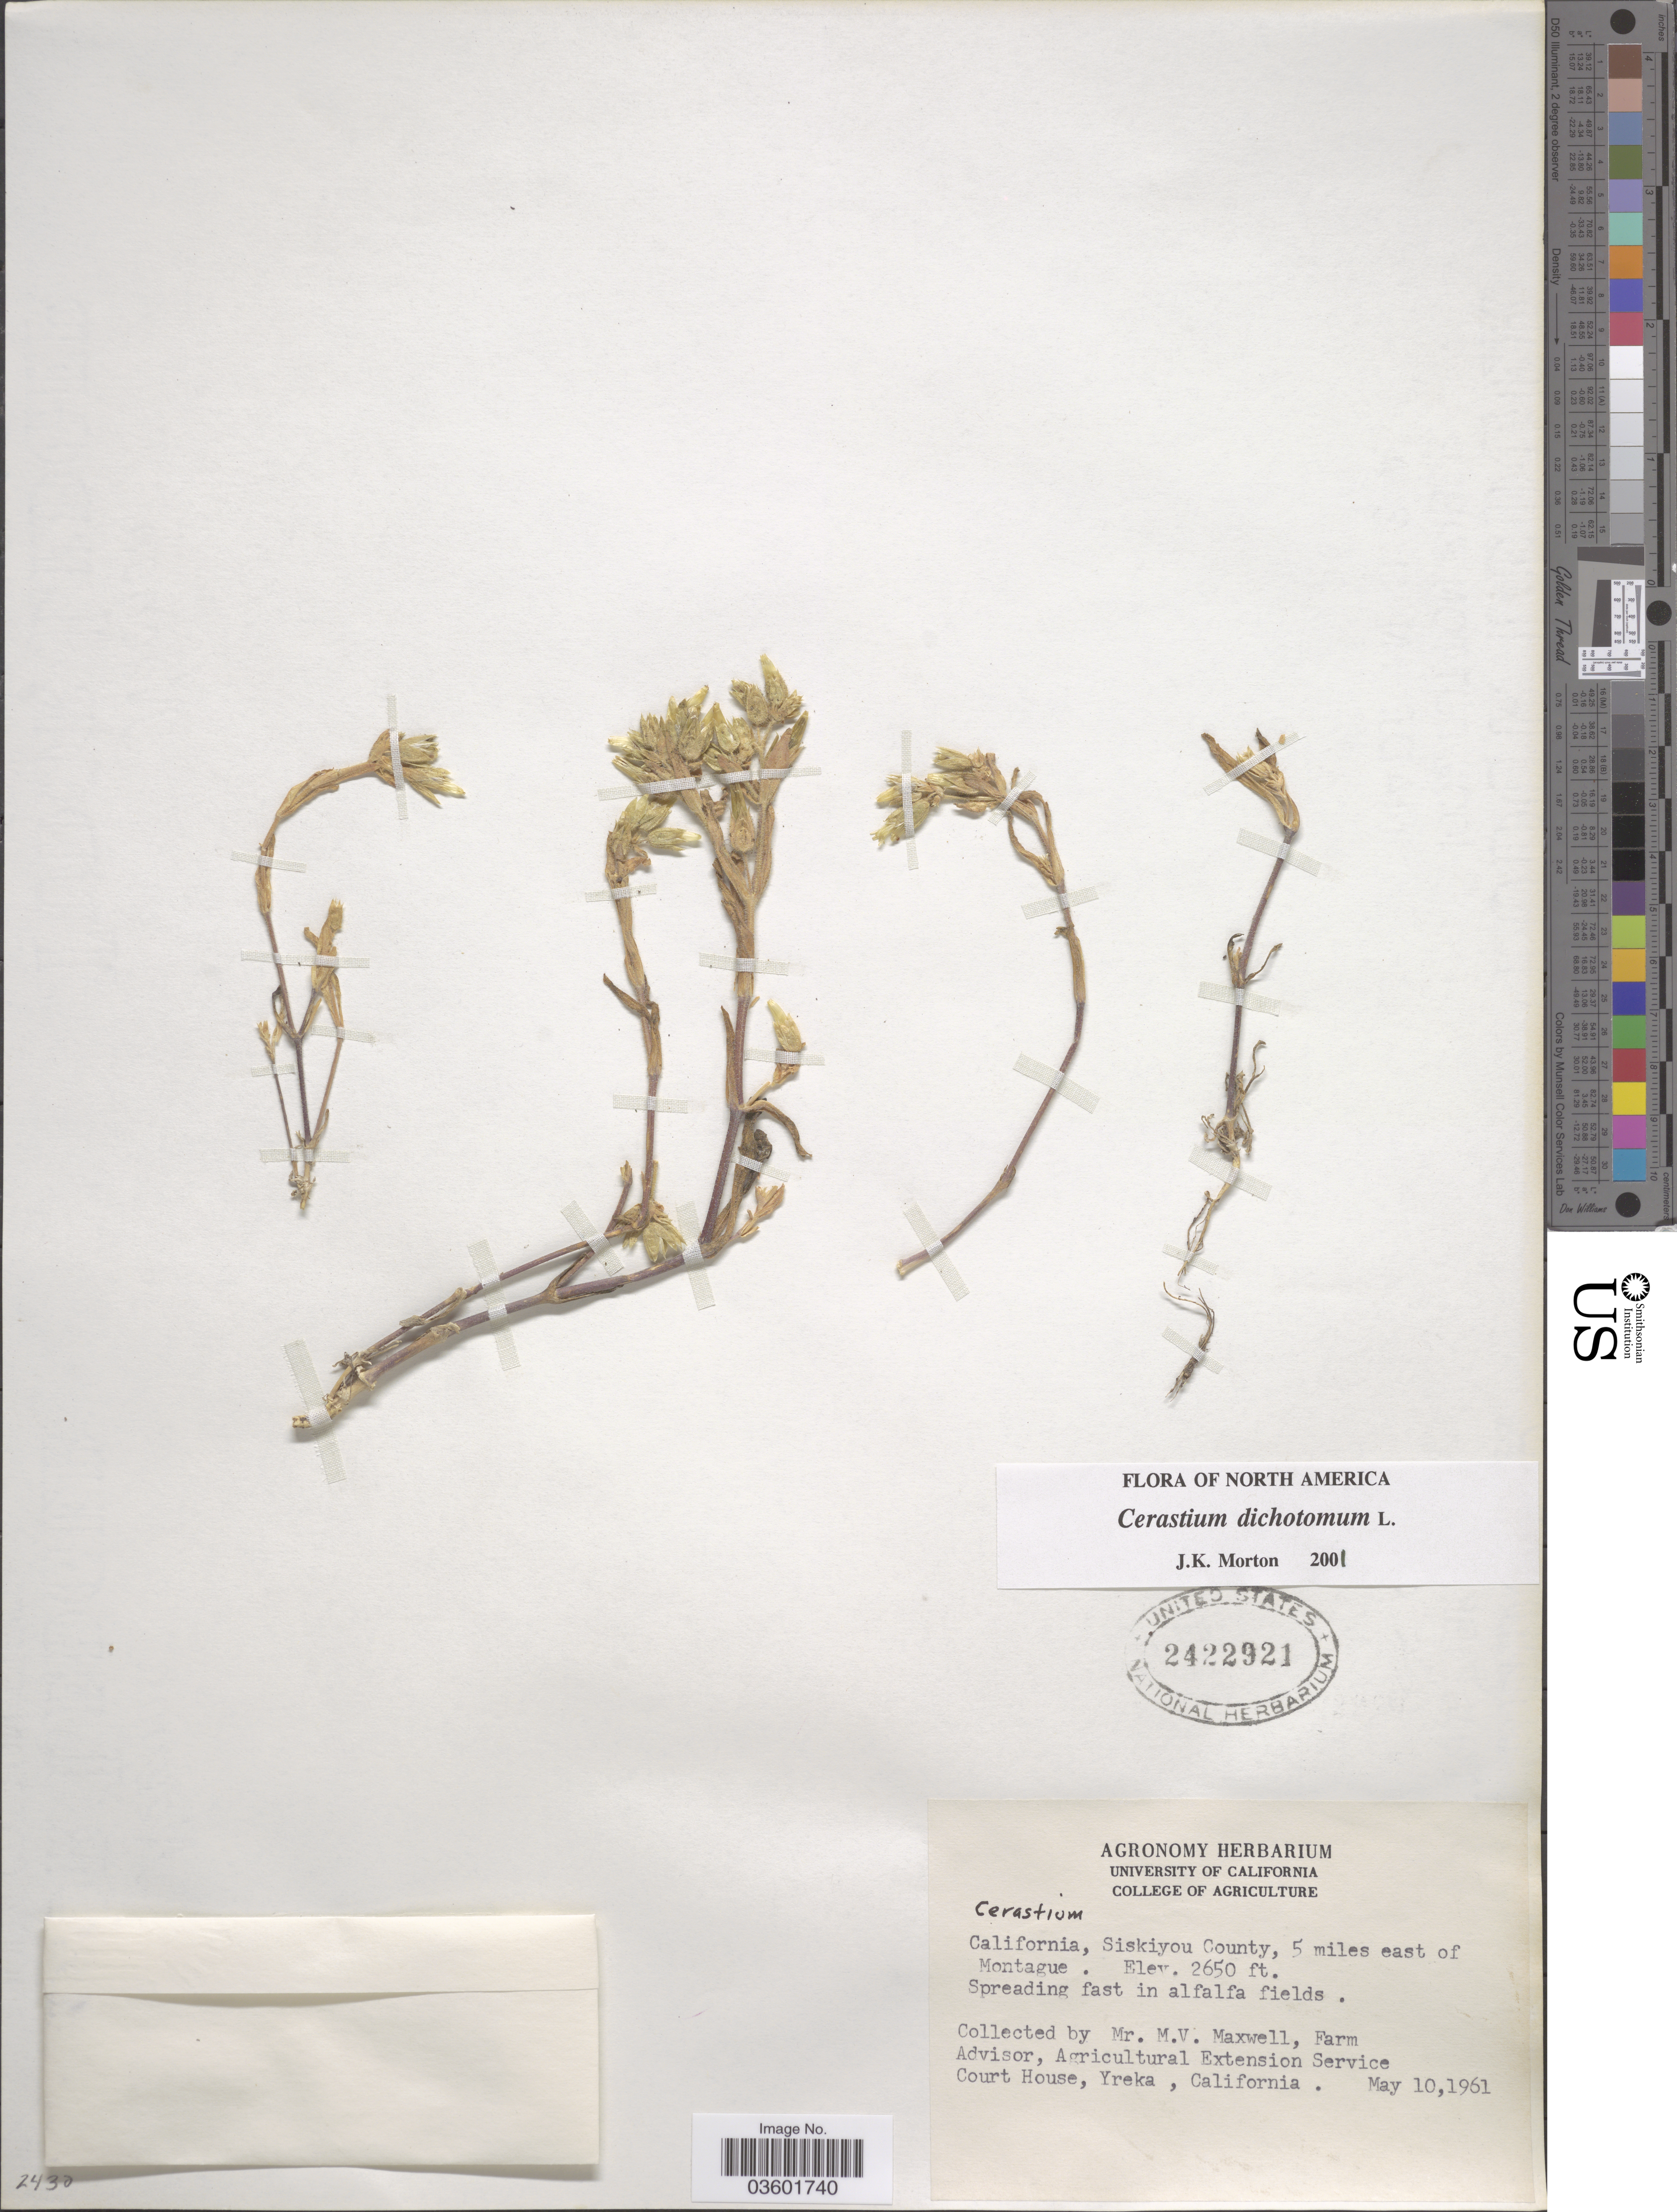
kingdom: Plantae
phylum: Tracheophyta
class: Magnoliopsida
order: Caryophyllales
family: Caryophyllaceae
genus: Cerastium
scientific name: Cerastium dichotomum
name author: L.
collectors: M. Maxwell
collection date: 1961-05-10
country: United States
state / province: California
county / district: Siskiyou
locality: Siskiyou County, 5 miles east of Montague.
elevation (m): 808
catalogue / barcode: US 2422921